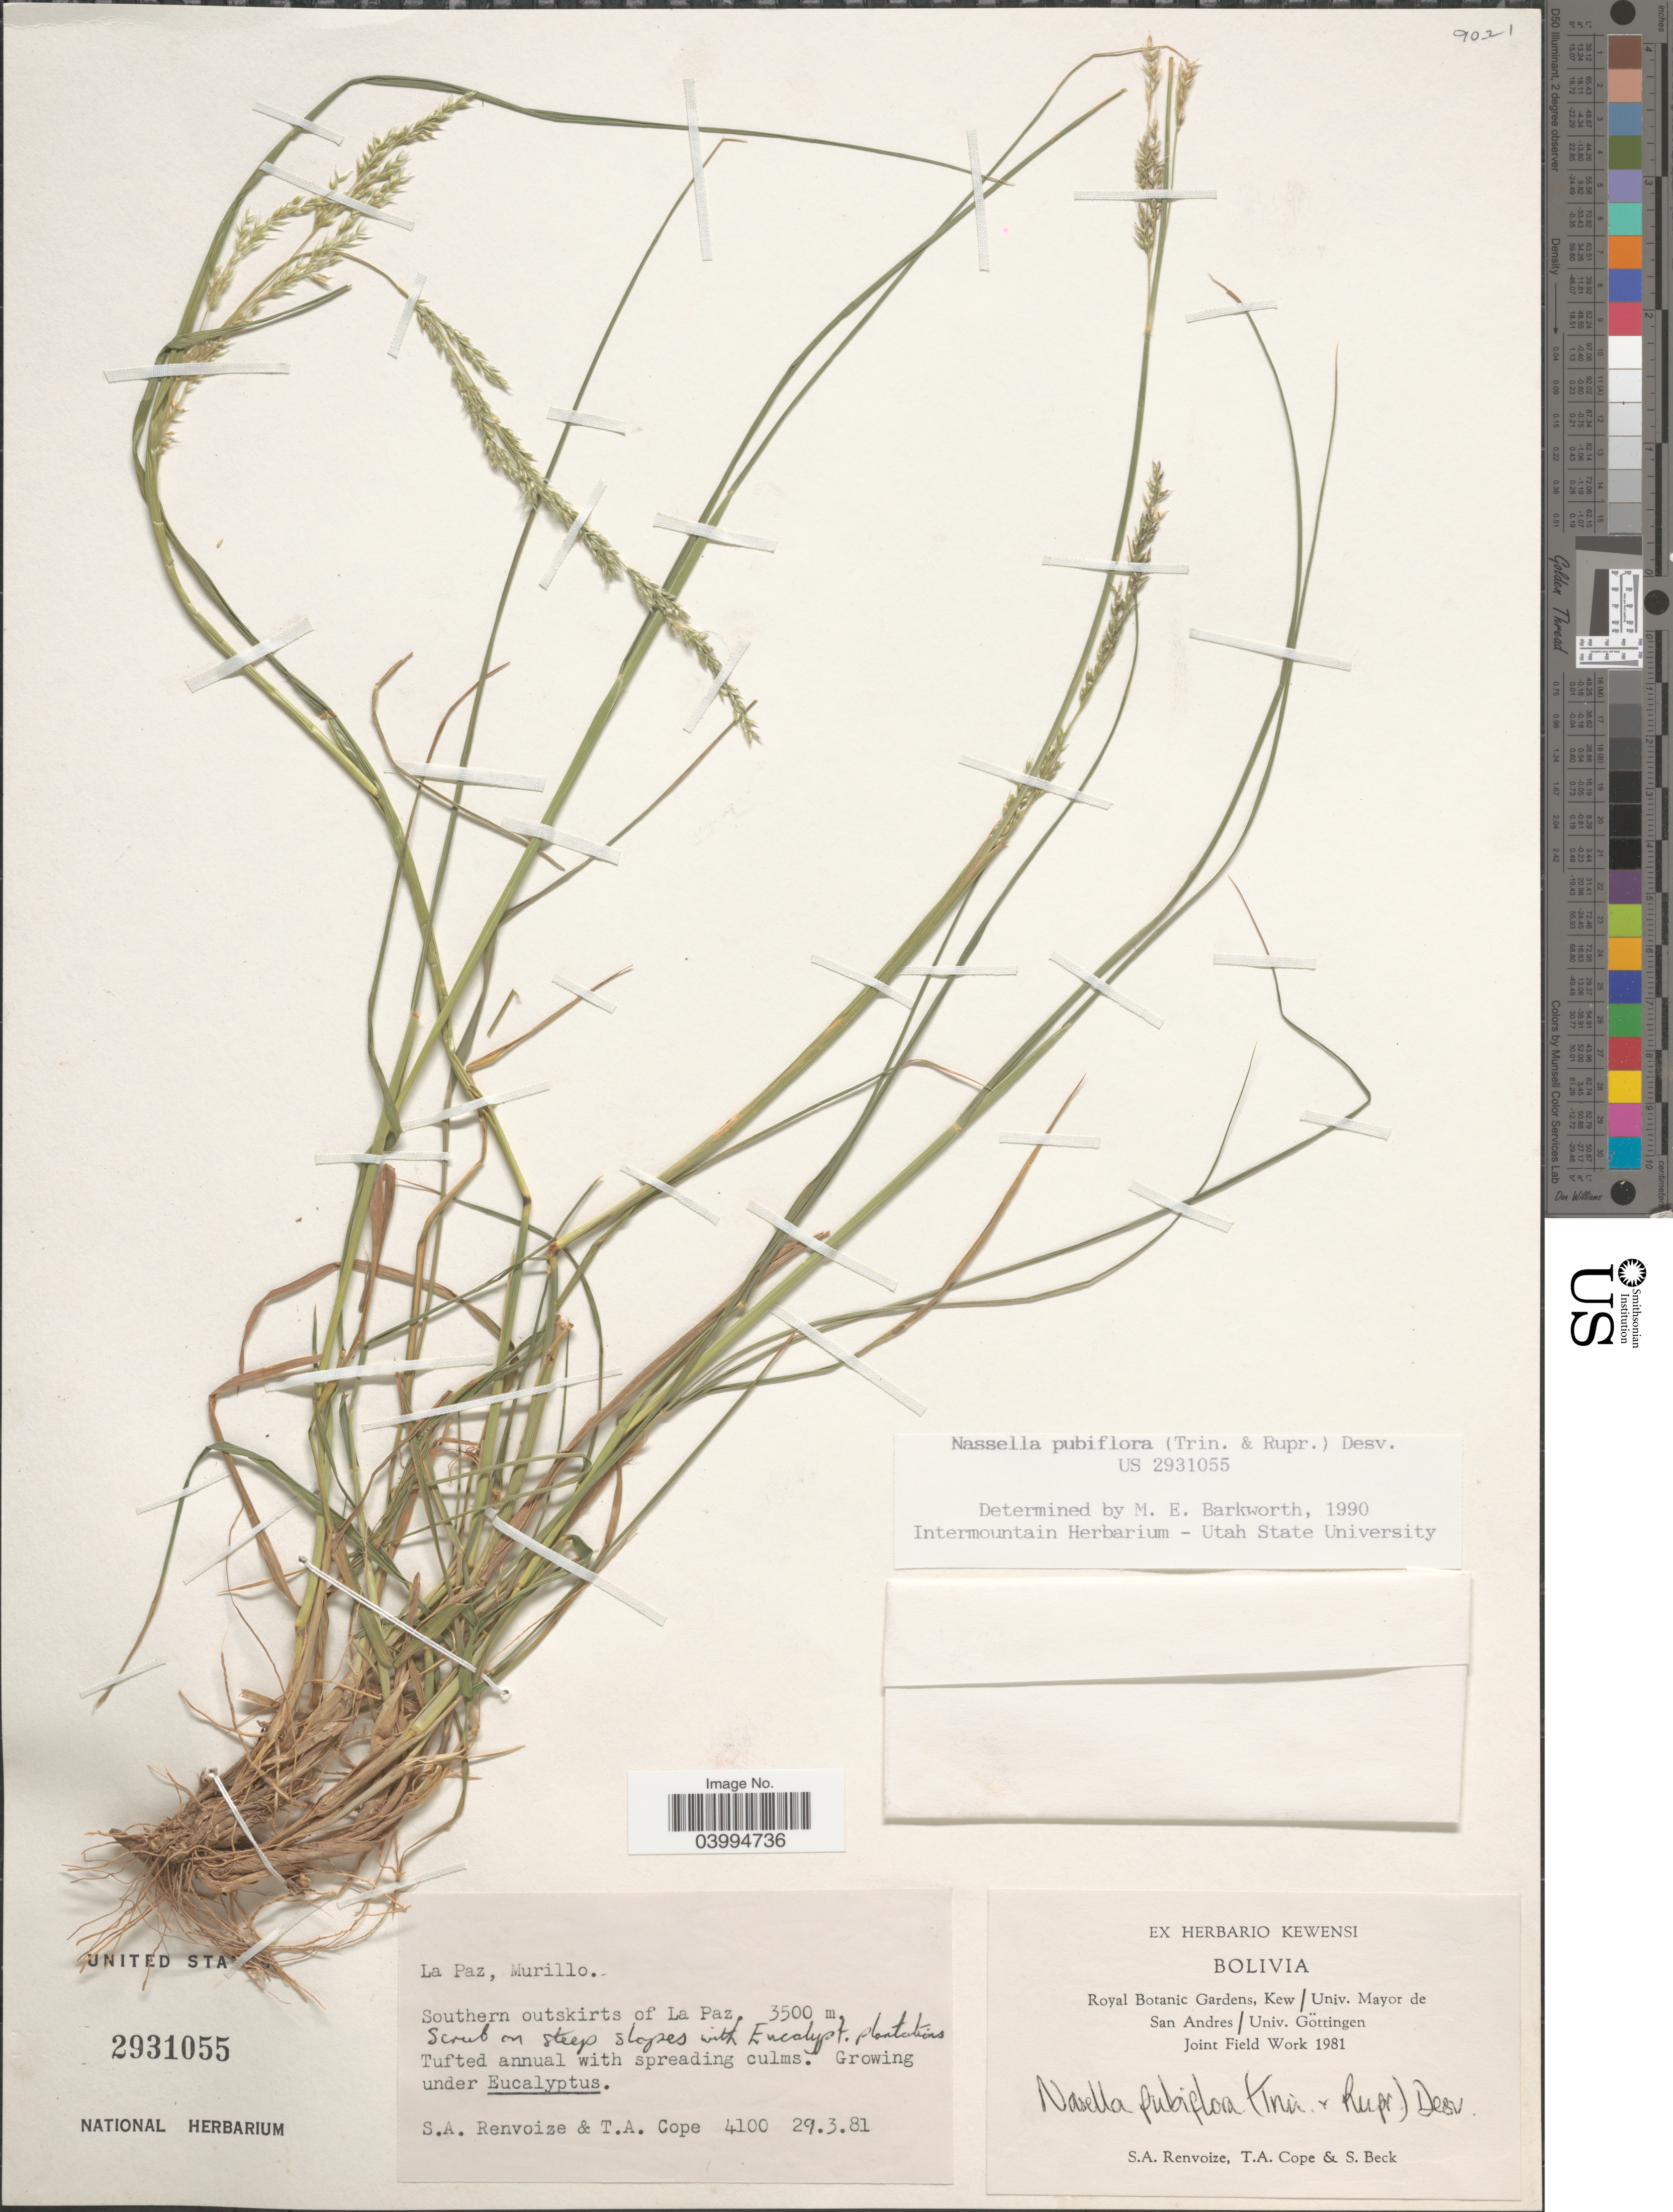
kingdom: Plantae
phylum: Tracheophyta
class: Liliopsida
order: Poales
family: Poaceae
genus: Nassella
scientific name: Nassella pubiflora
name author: (Trin. & Rupr.) É. Desv.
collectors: S. A. Renvoize, T. A. Cope & S. G. Beck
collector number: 4100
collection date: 1981-03-29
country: Bolivia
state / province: La Paz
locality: Murillo. Southern outskirts of La Paz.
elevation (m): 3500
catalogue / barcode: US 2931055